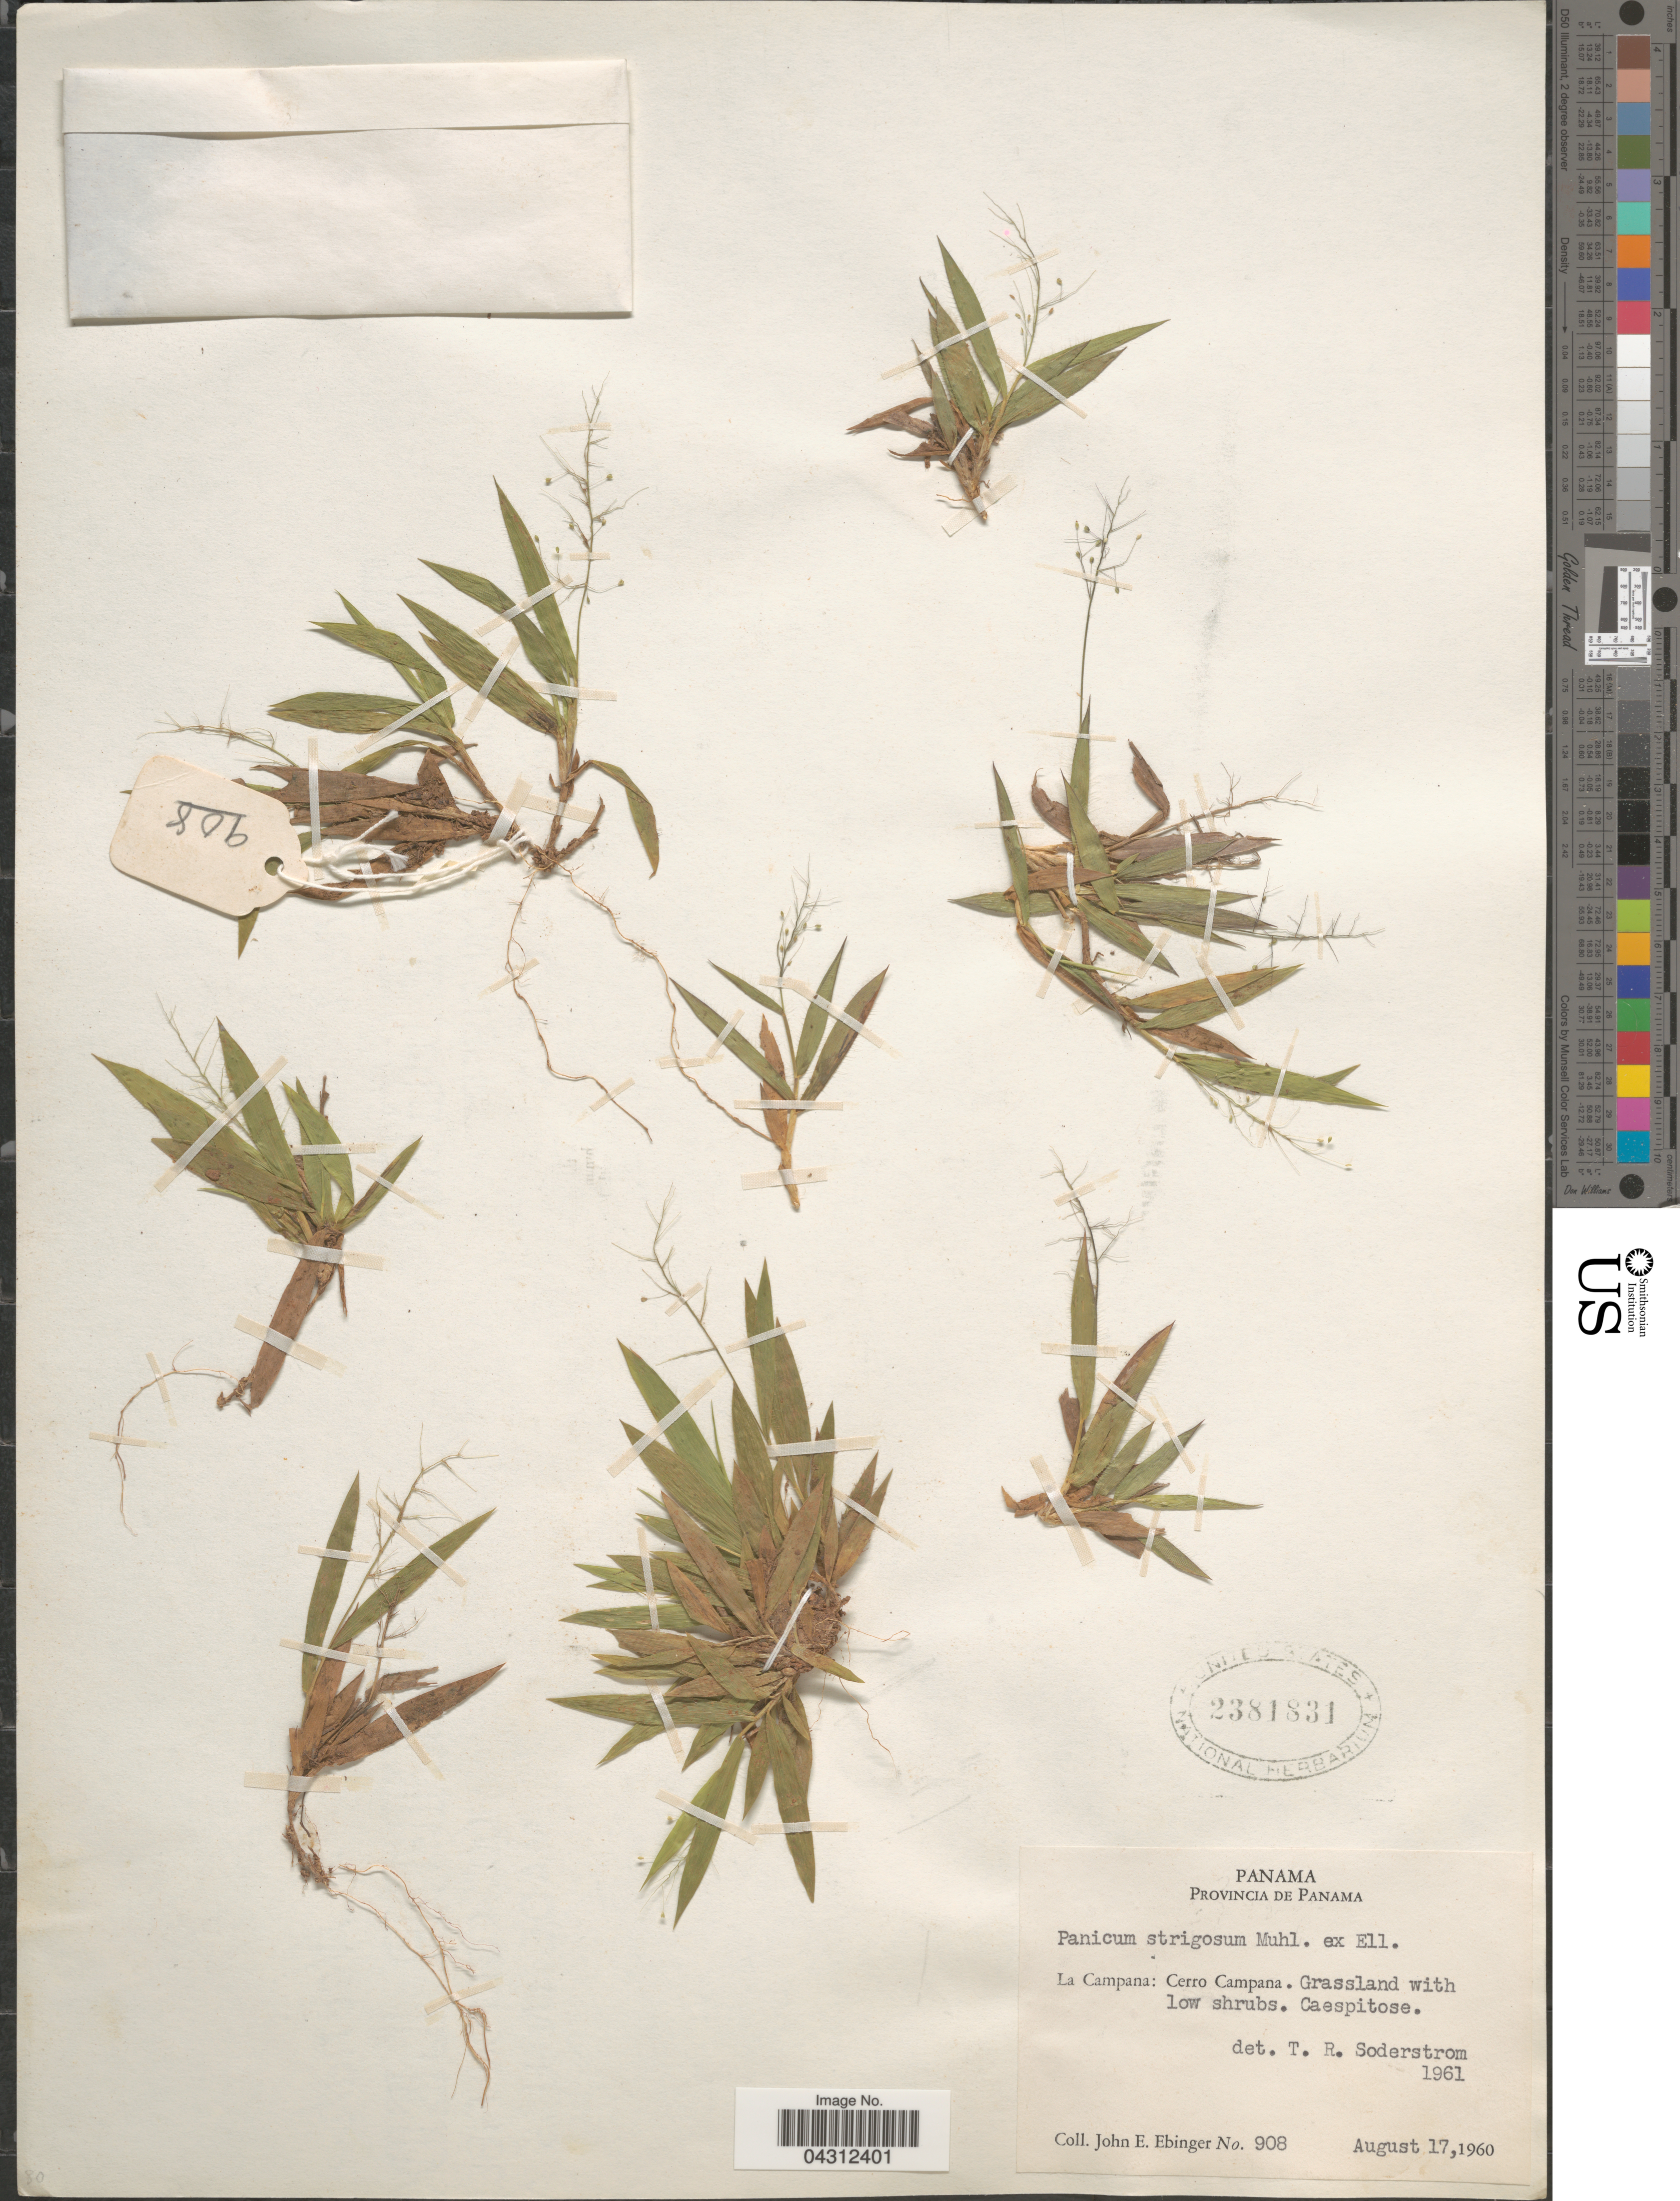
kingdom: Plantae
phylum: Tracheophyta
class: Liliopsida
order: Poales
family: Poaceae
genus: Dichanthelium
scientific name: Dichanthelium strigosum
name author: (Muhl. ex Elliott) Freckmann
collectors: J. Ebinger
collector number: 908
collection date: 1960-08-17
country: Panama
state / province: Panamá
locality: La Campana: Cerro Campana.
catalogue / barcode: US 2381831